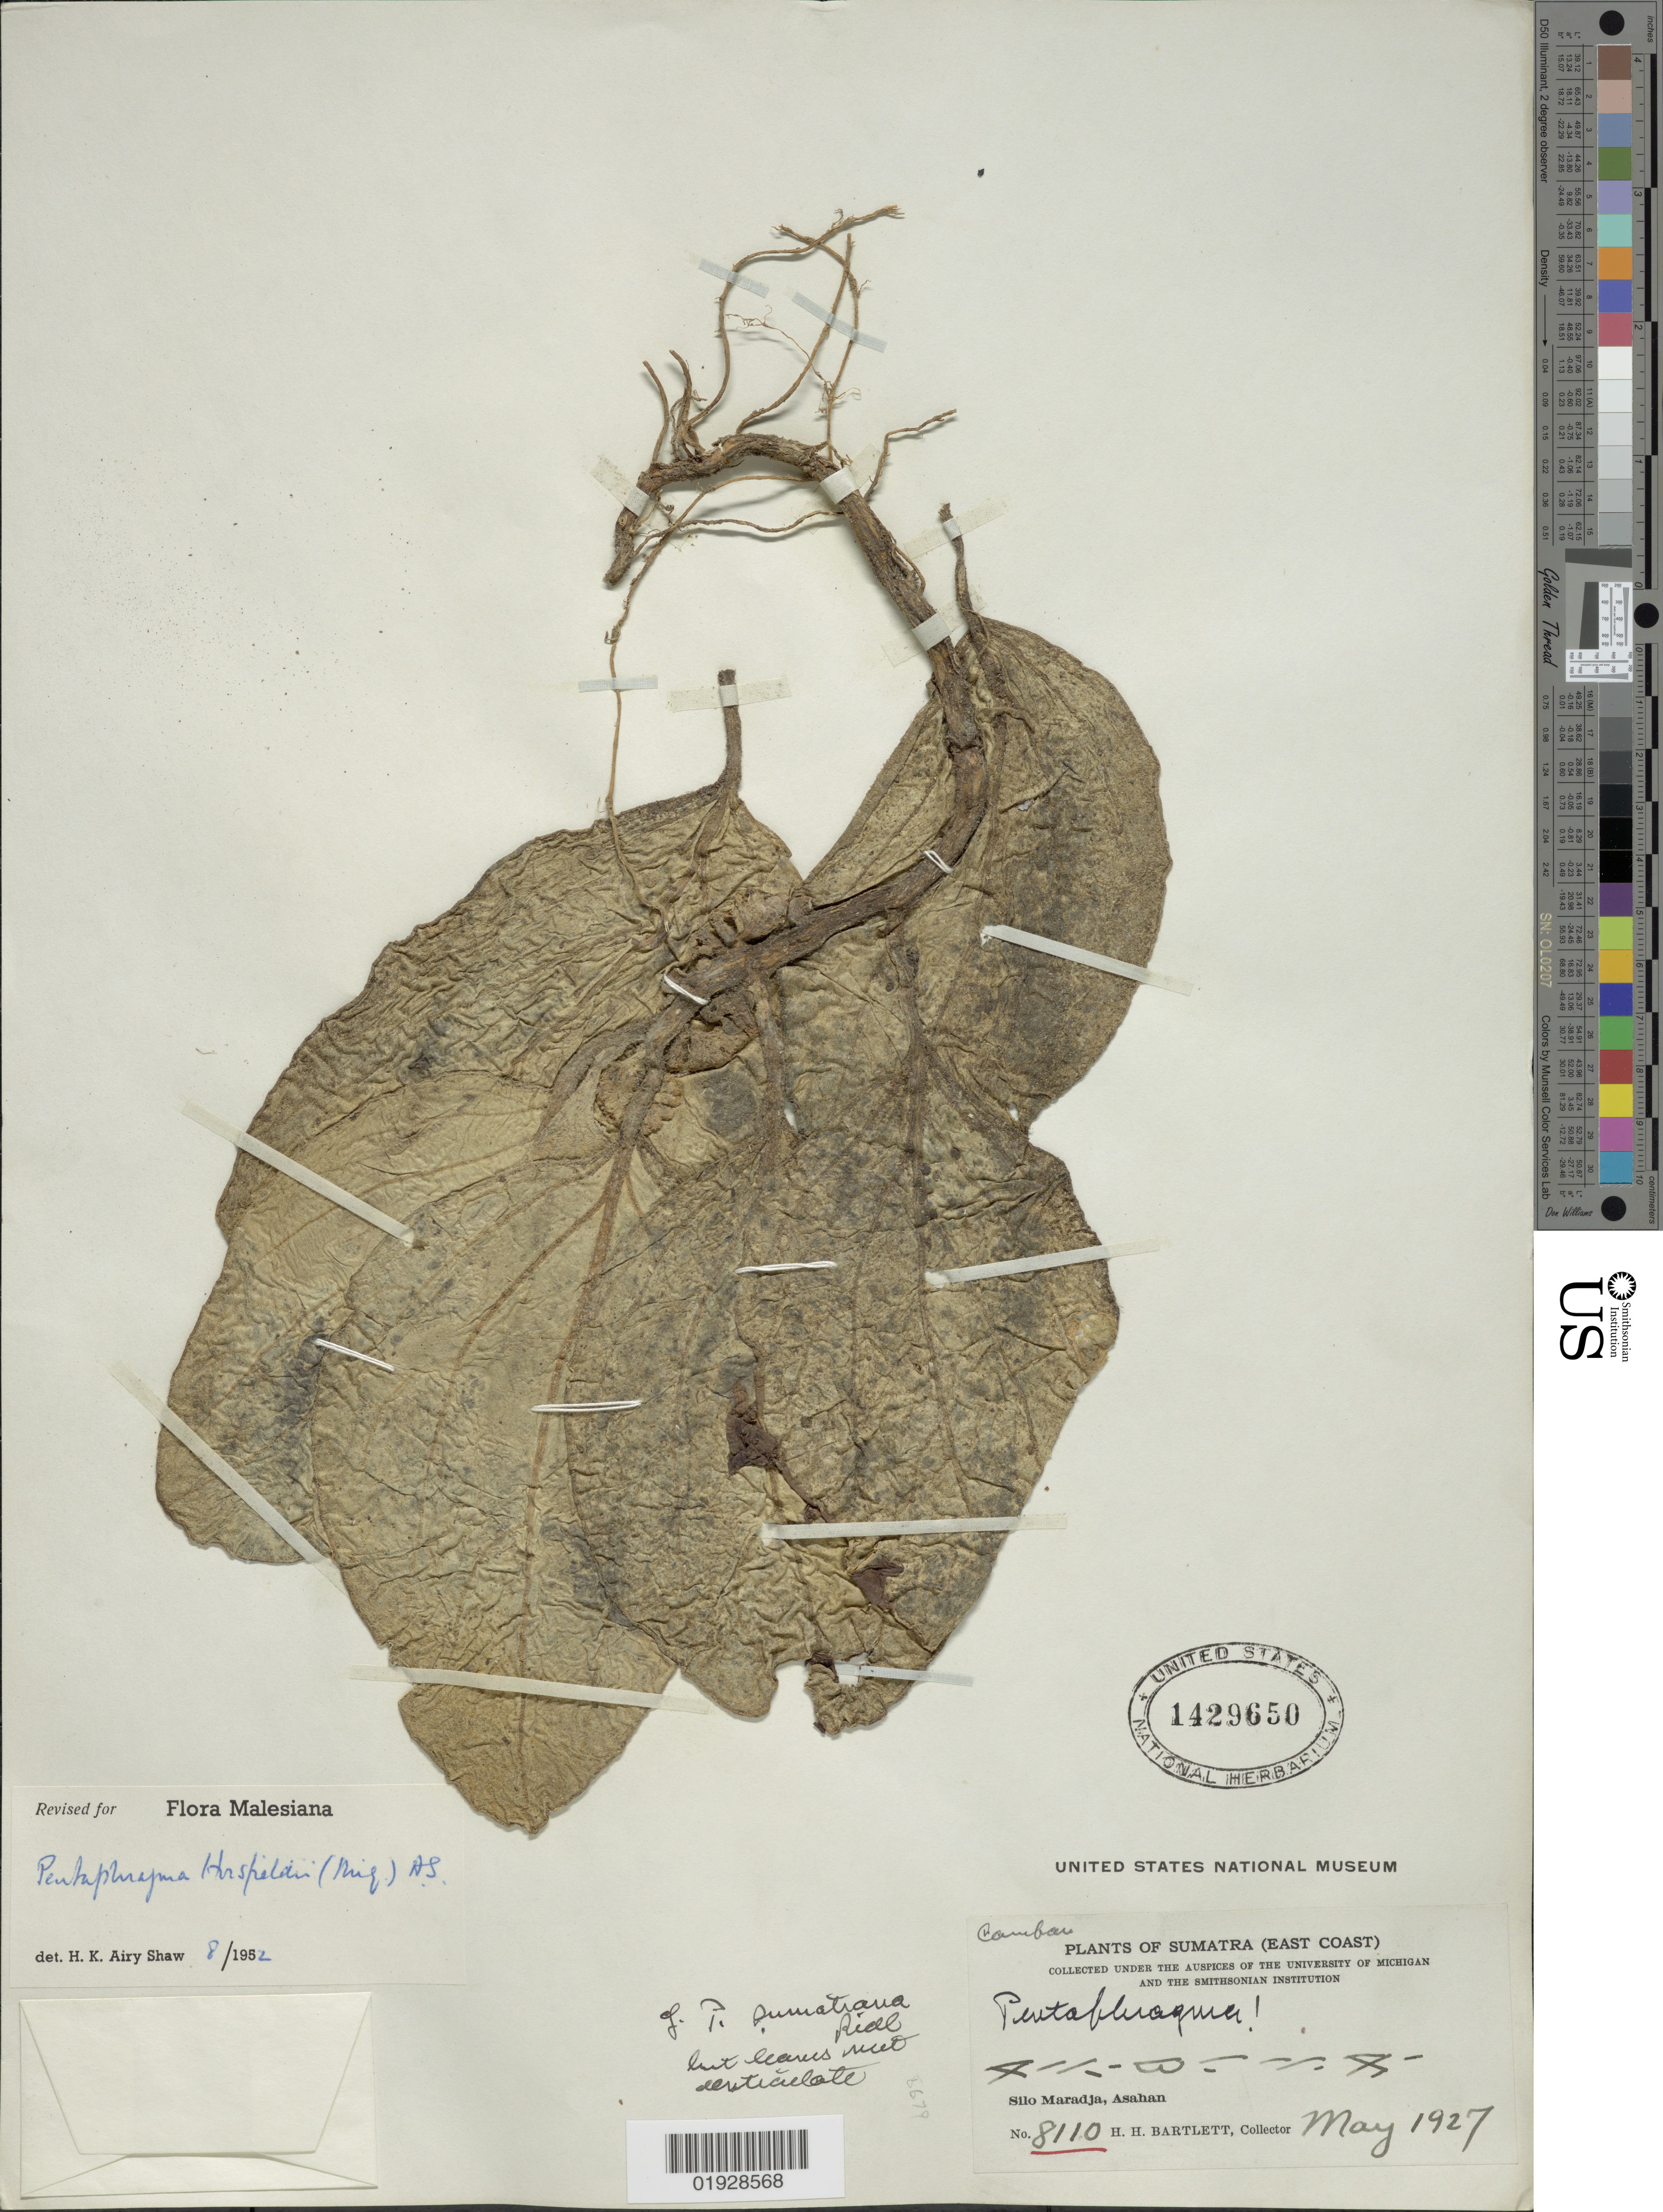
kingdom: Plantae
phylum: Tracheophyta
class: Magnoliopsida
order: Asterales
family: Pentaphragmataceae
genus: Pentaphragma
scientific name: Pentaphragma horsfieldii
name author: (Miq.) Airy Shaw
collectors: H. H. Bartlett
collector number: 8110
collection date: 1927-05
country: Indonesia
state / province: Sumatra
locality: (East Coast). Silo Maradja, Asahan.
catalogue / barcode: US 1429650